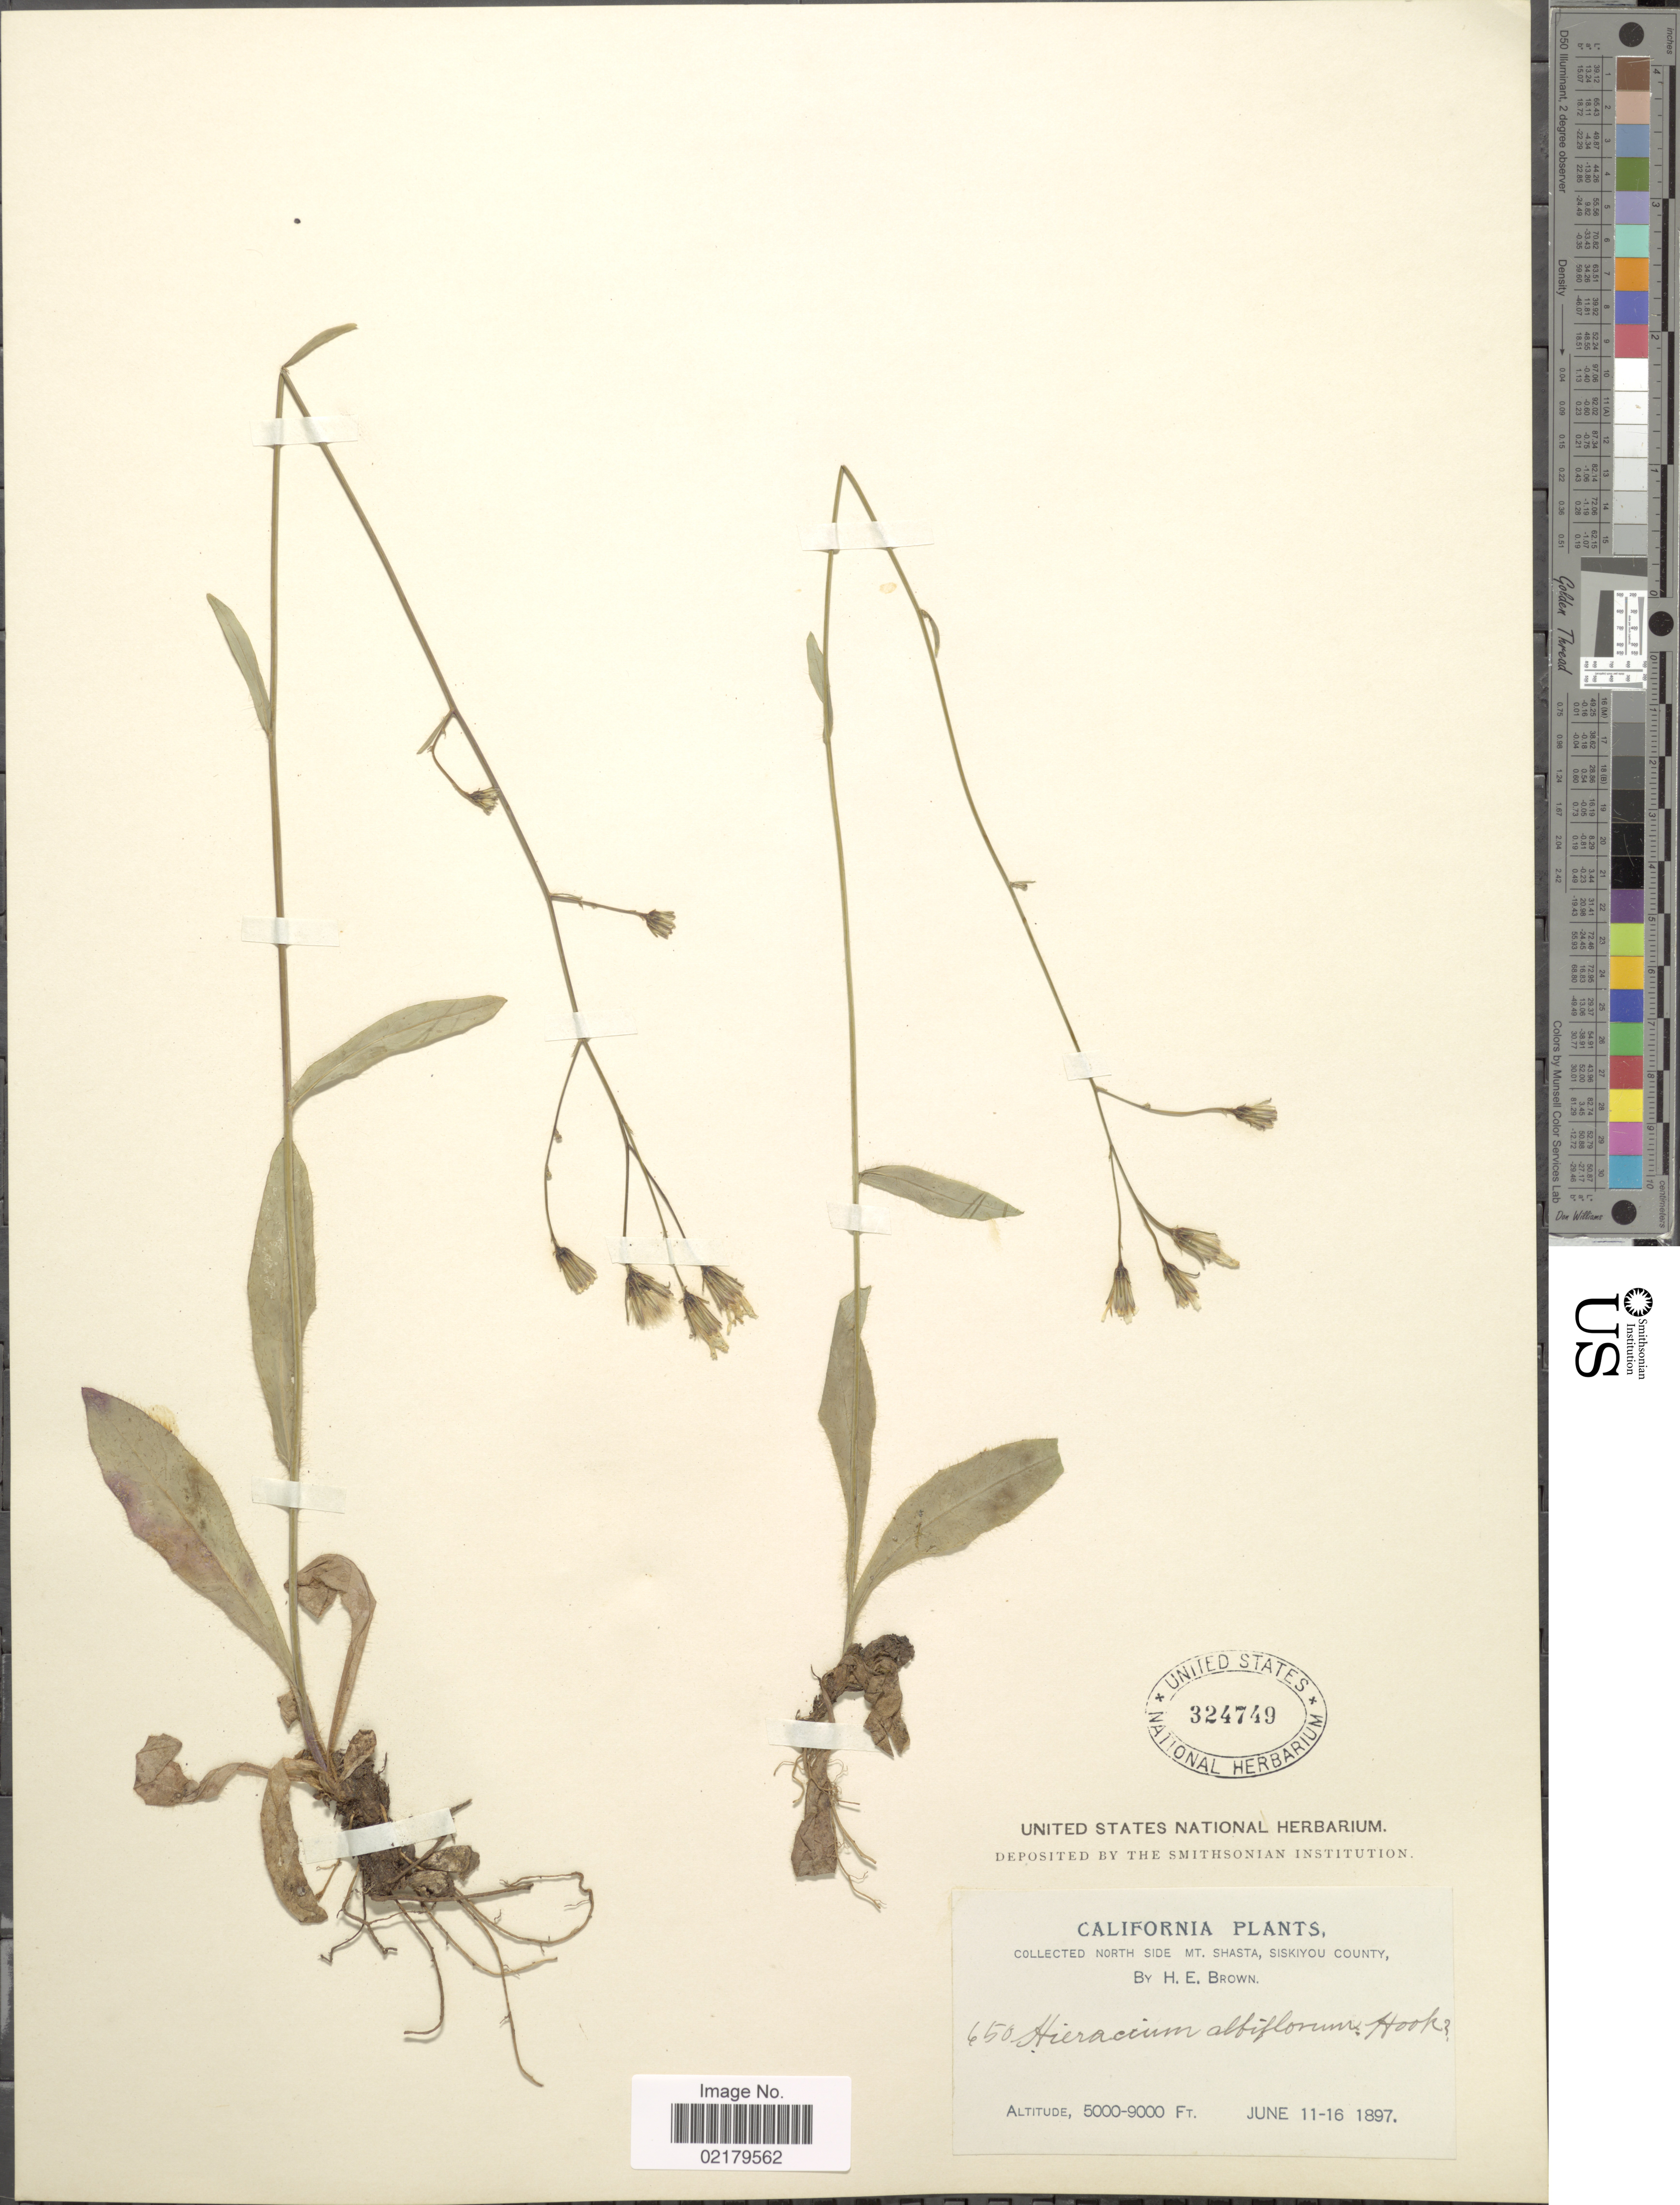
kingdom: Plantae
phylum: Tracheophyta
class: Magnoliopsida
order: Asterales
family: Asteraceae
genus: Hieracium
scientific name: Hieracium albiflorum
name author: Hook.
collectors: H. E. Brown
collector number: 650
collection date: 1897-06-11/1897-06-16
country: United States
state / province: California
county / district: Siskiyou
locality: North side Mt Shasta, Siskiyou County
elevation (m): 1524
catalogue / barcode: US 324749